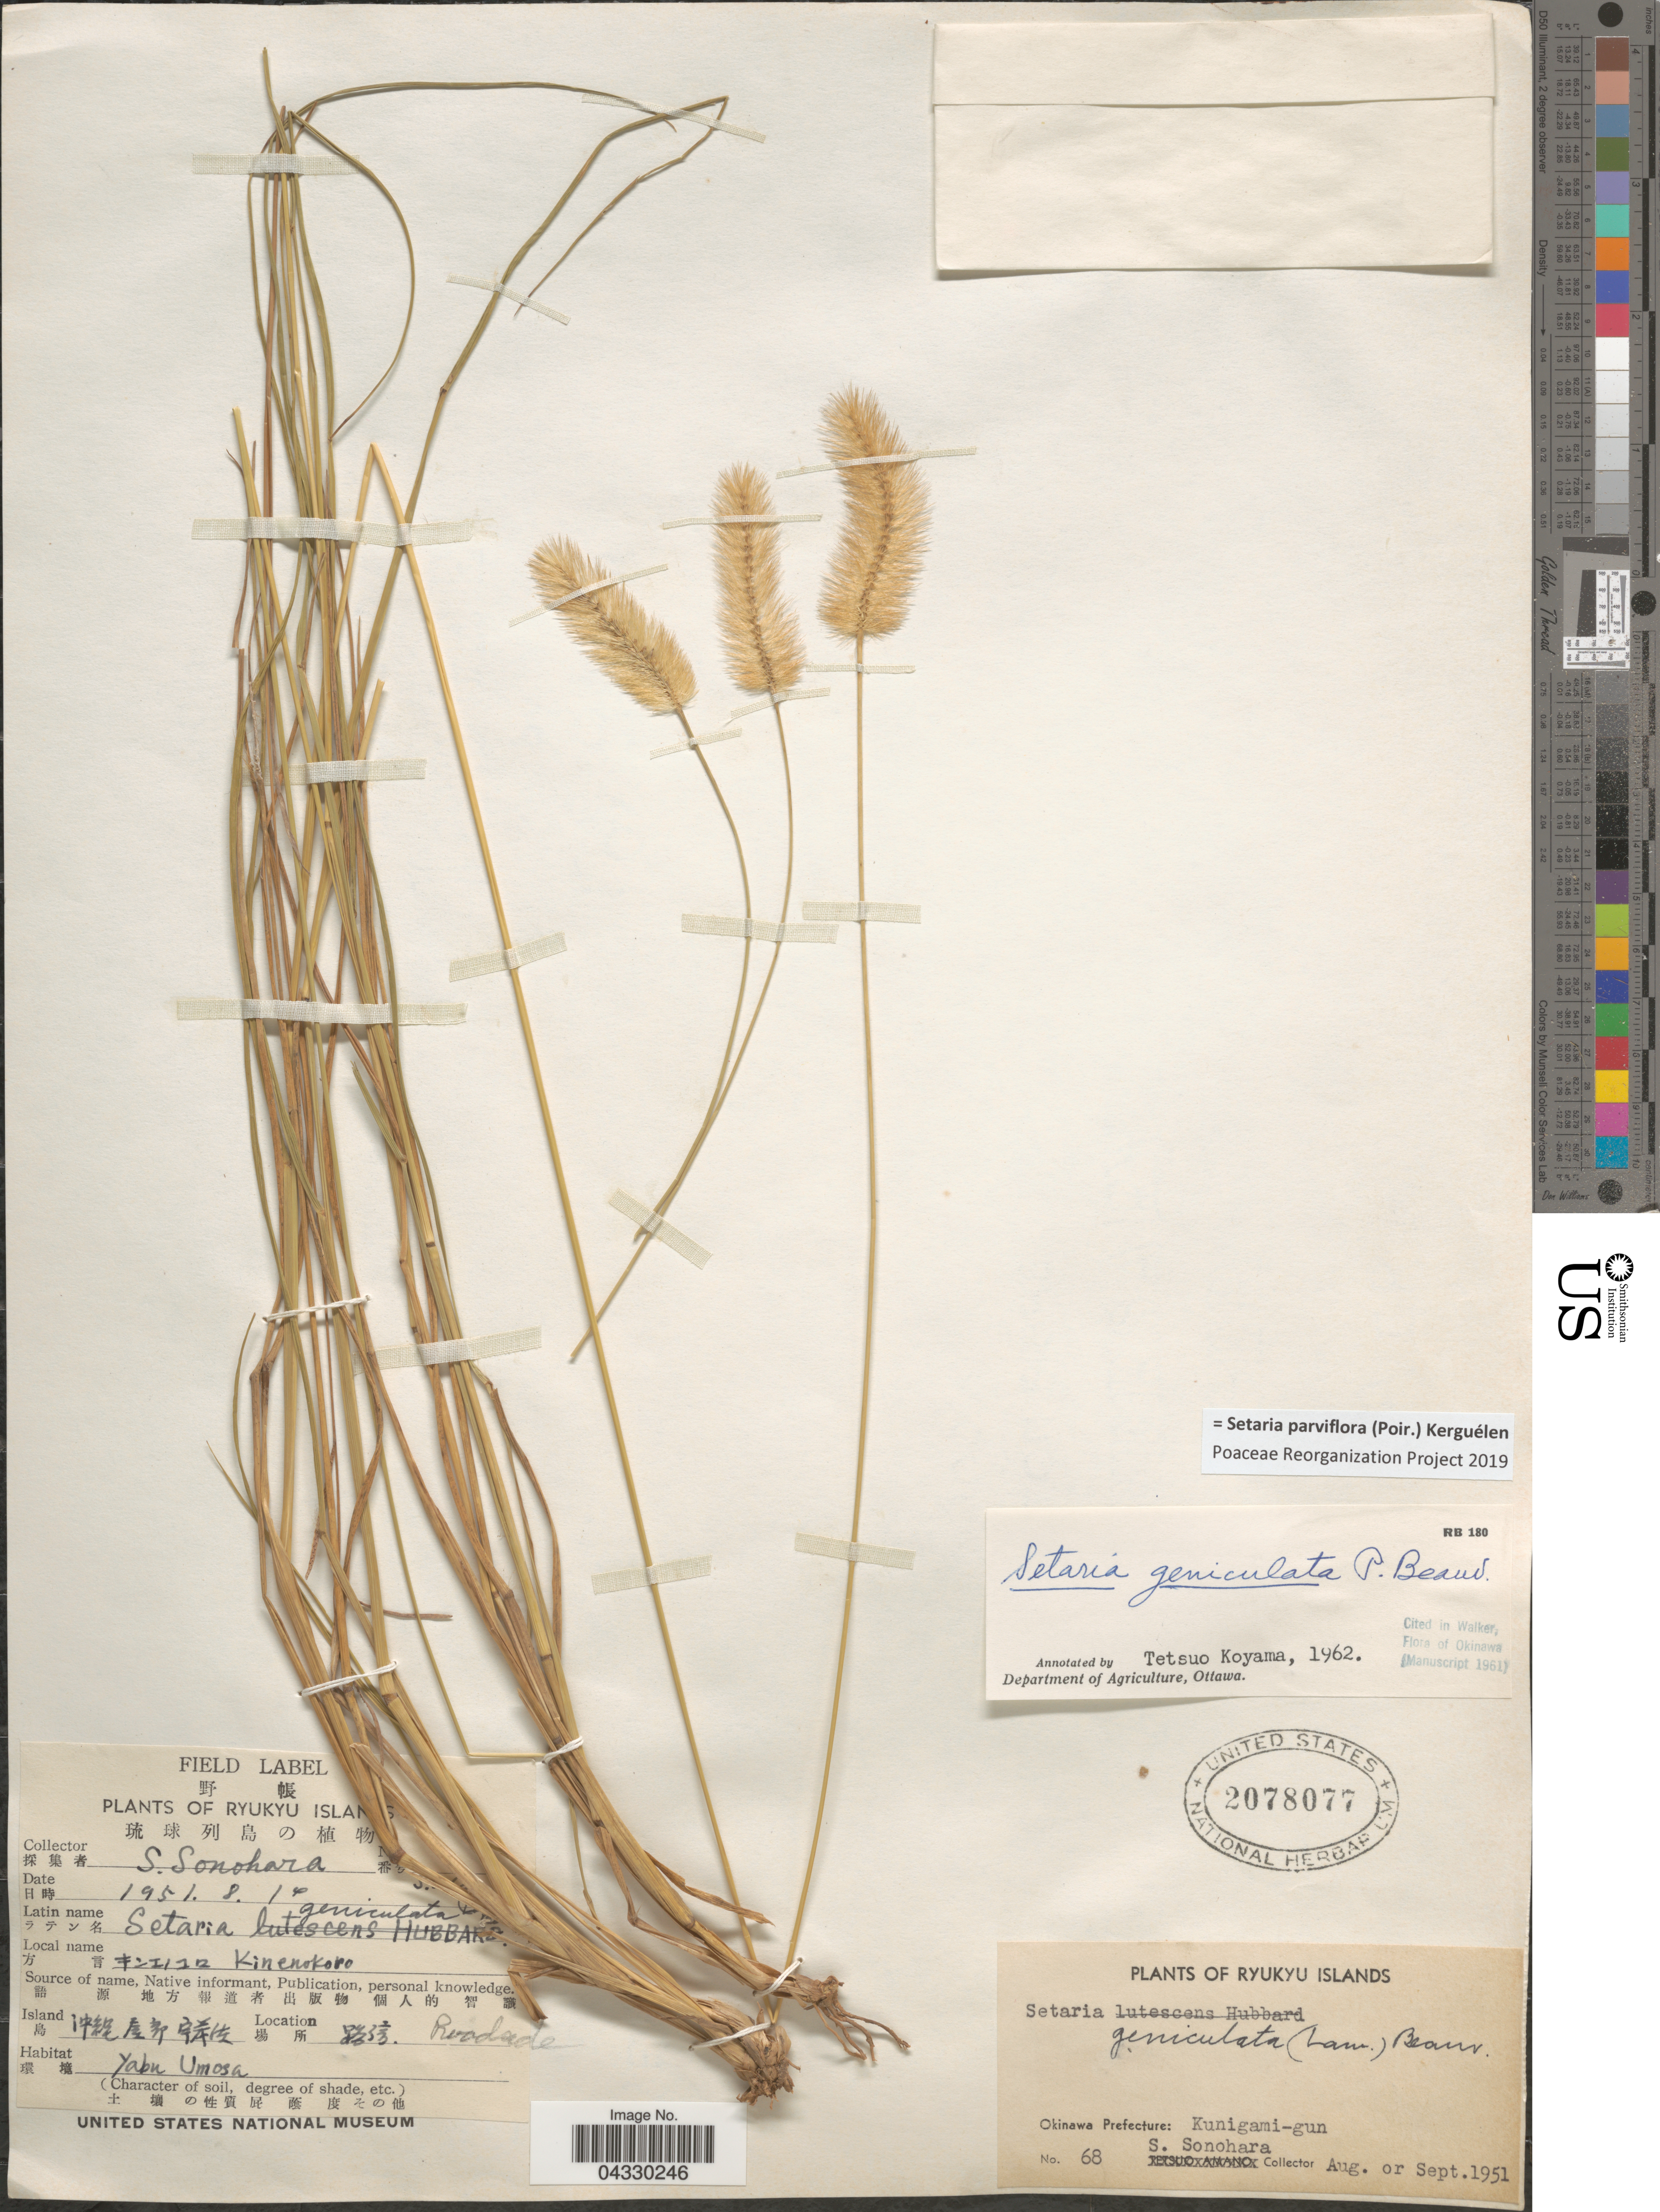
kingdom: Plantae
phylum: Tracheophyta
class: Liliopsida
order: Poales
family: Poaceae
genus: Setaria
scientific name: Setaria parviflora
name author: (Poir.) Kerguélen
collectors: S. Sonohara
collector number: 68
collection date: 1951-08-01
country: Japan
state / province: Okinawa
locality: Ryukyu Islands. Okinawa Prefecture: Kunigami-gun. Island X. Roadside. Yabu Umosa.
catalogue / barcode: US 2078077